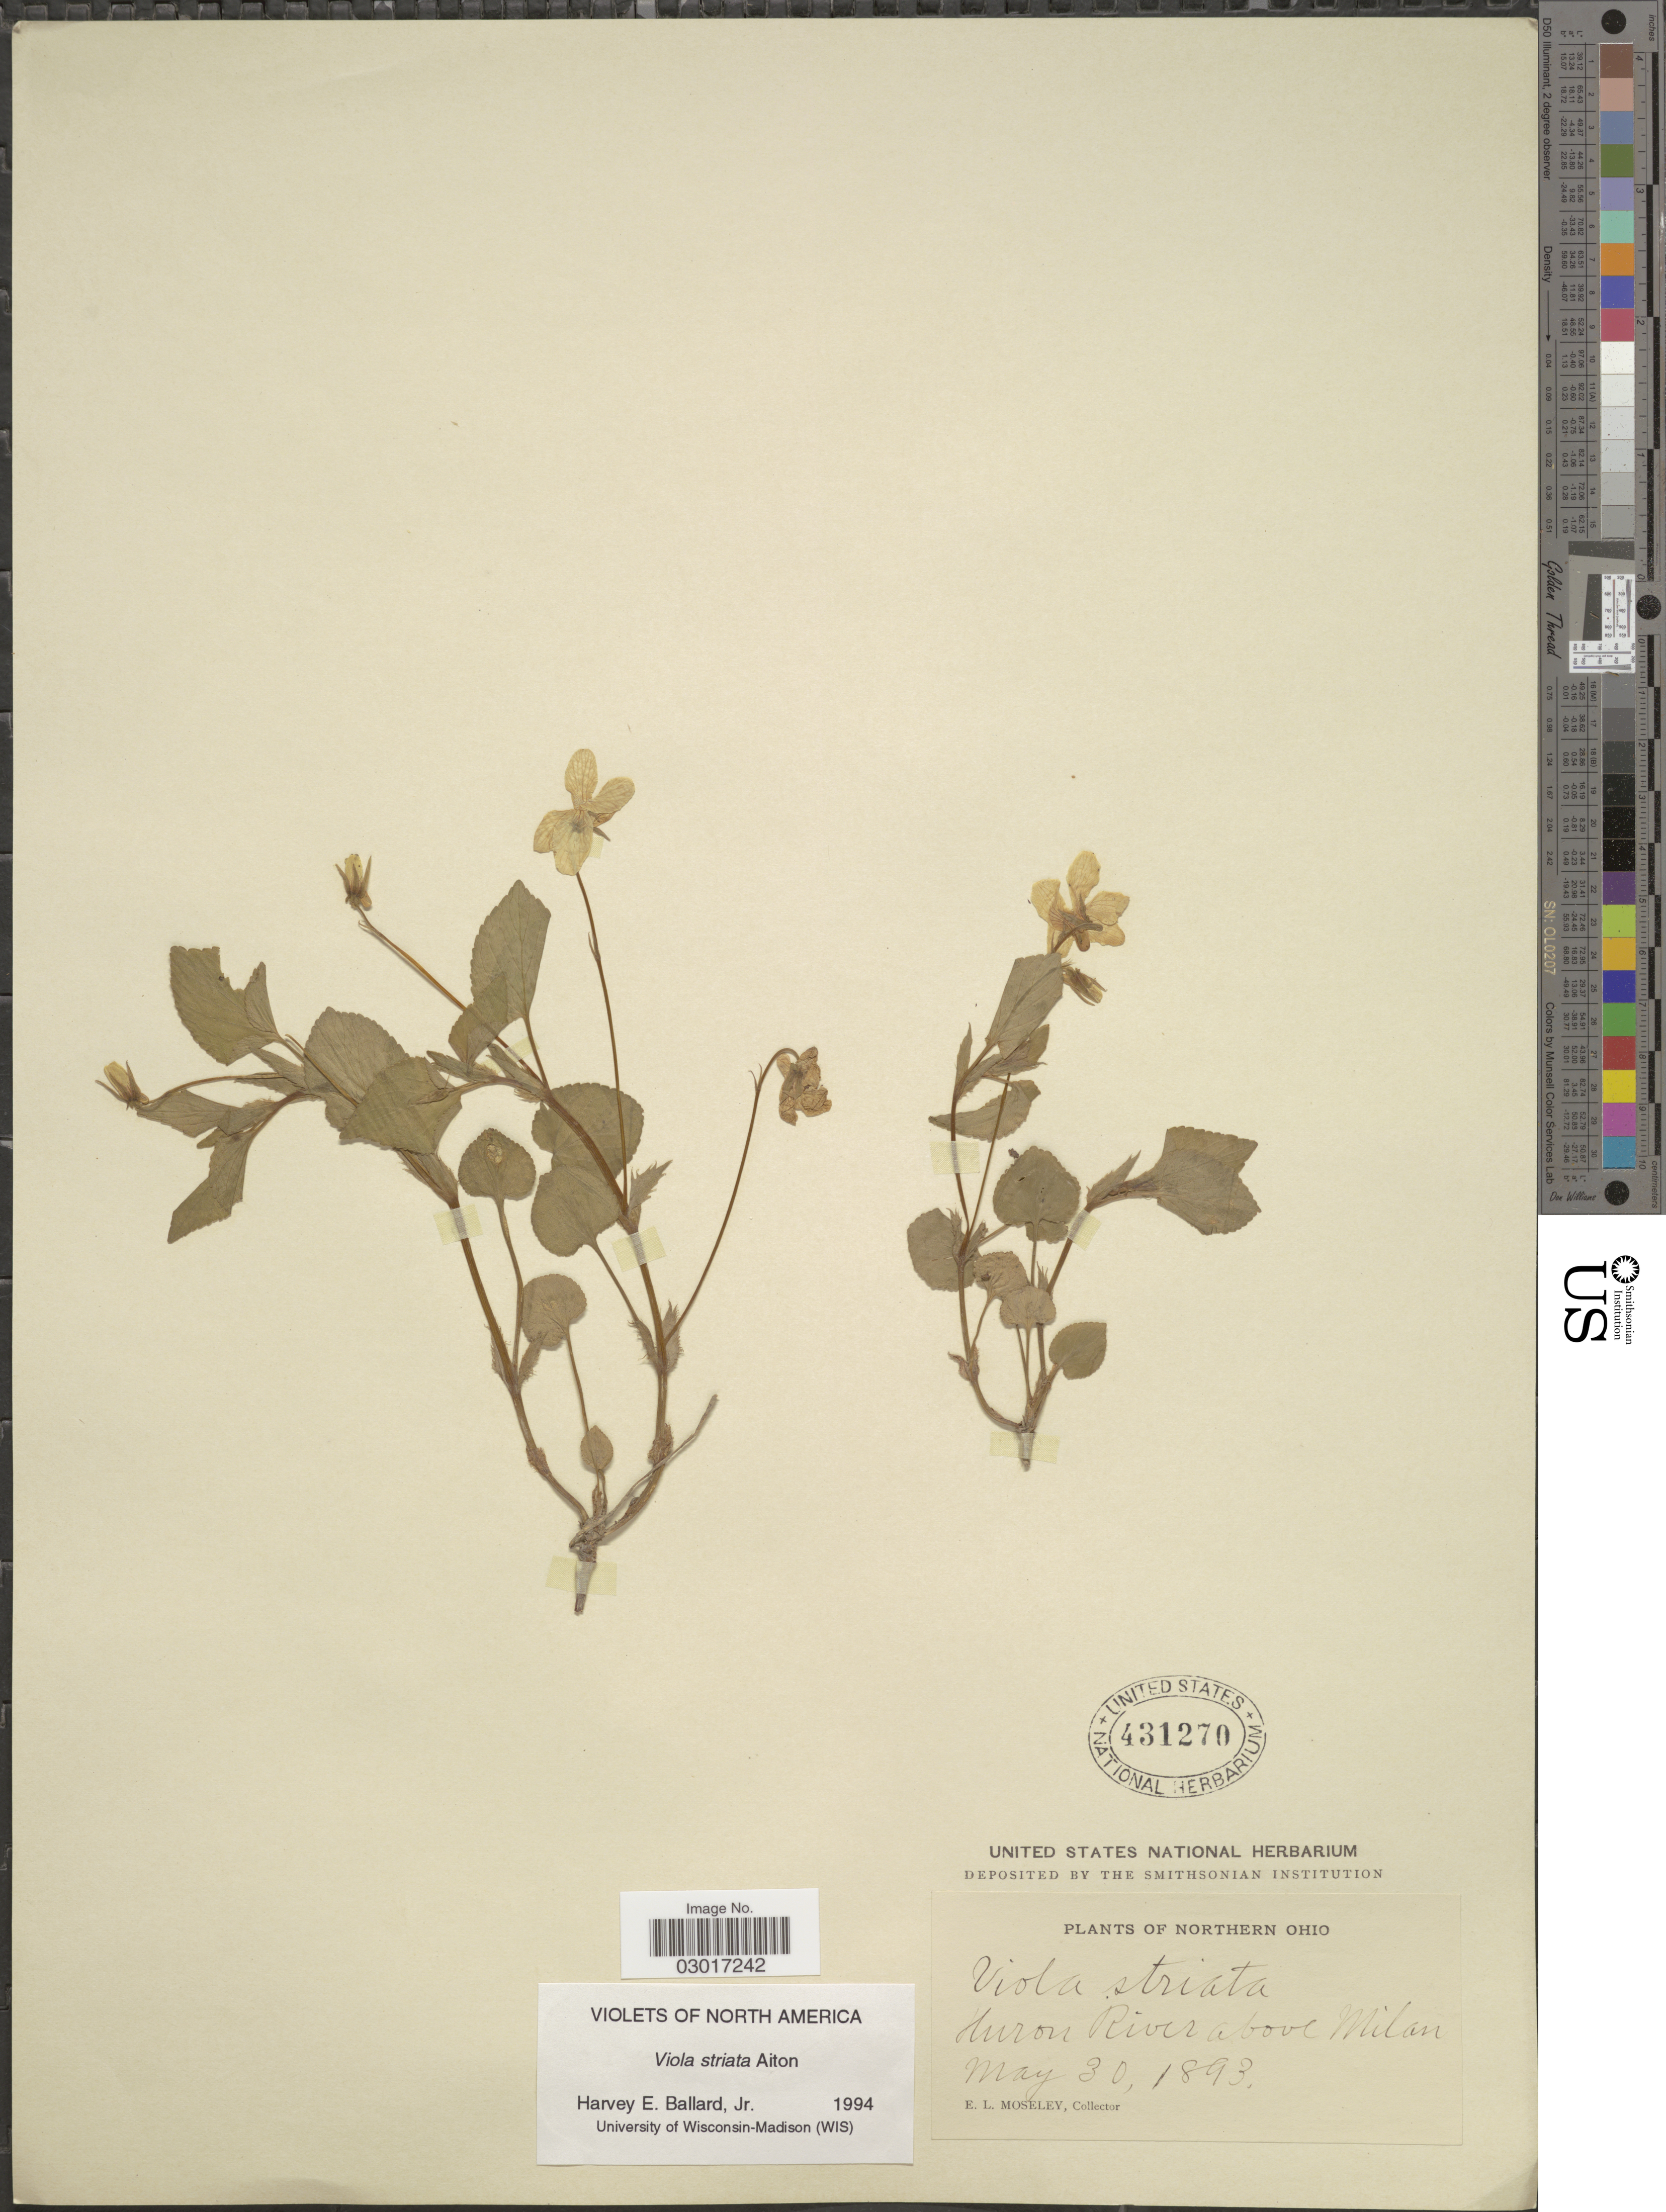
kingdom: Plantae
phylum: Tracheophyta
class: Magnoliopsida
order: Malpighiales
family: Violaceae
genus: Viola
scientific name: Viola striata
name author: Aiton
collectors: E. Moseley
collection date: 1893-05-30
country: United States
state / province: Ohio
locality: Northern Ohio. Huron River above Milan.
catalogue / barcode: US 431270